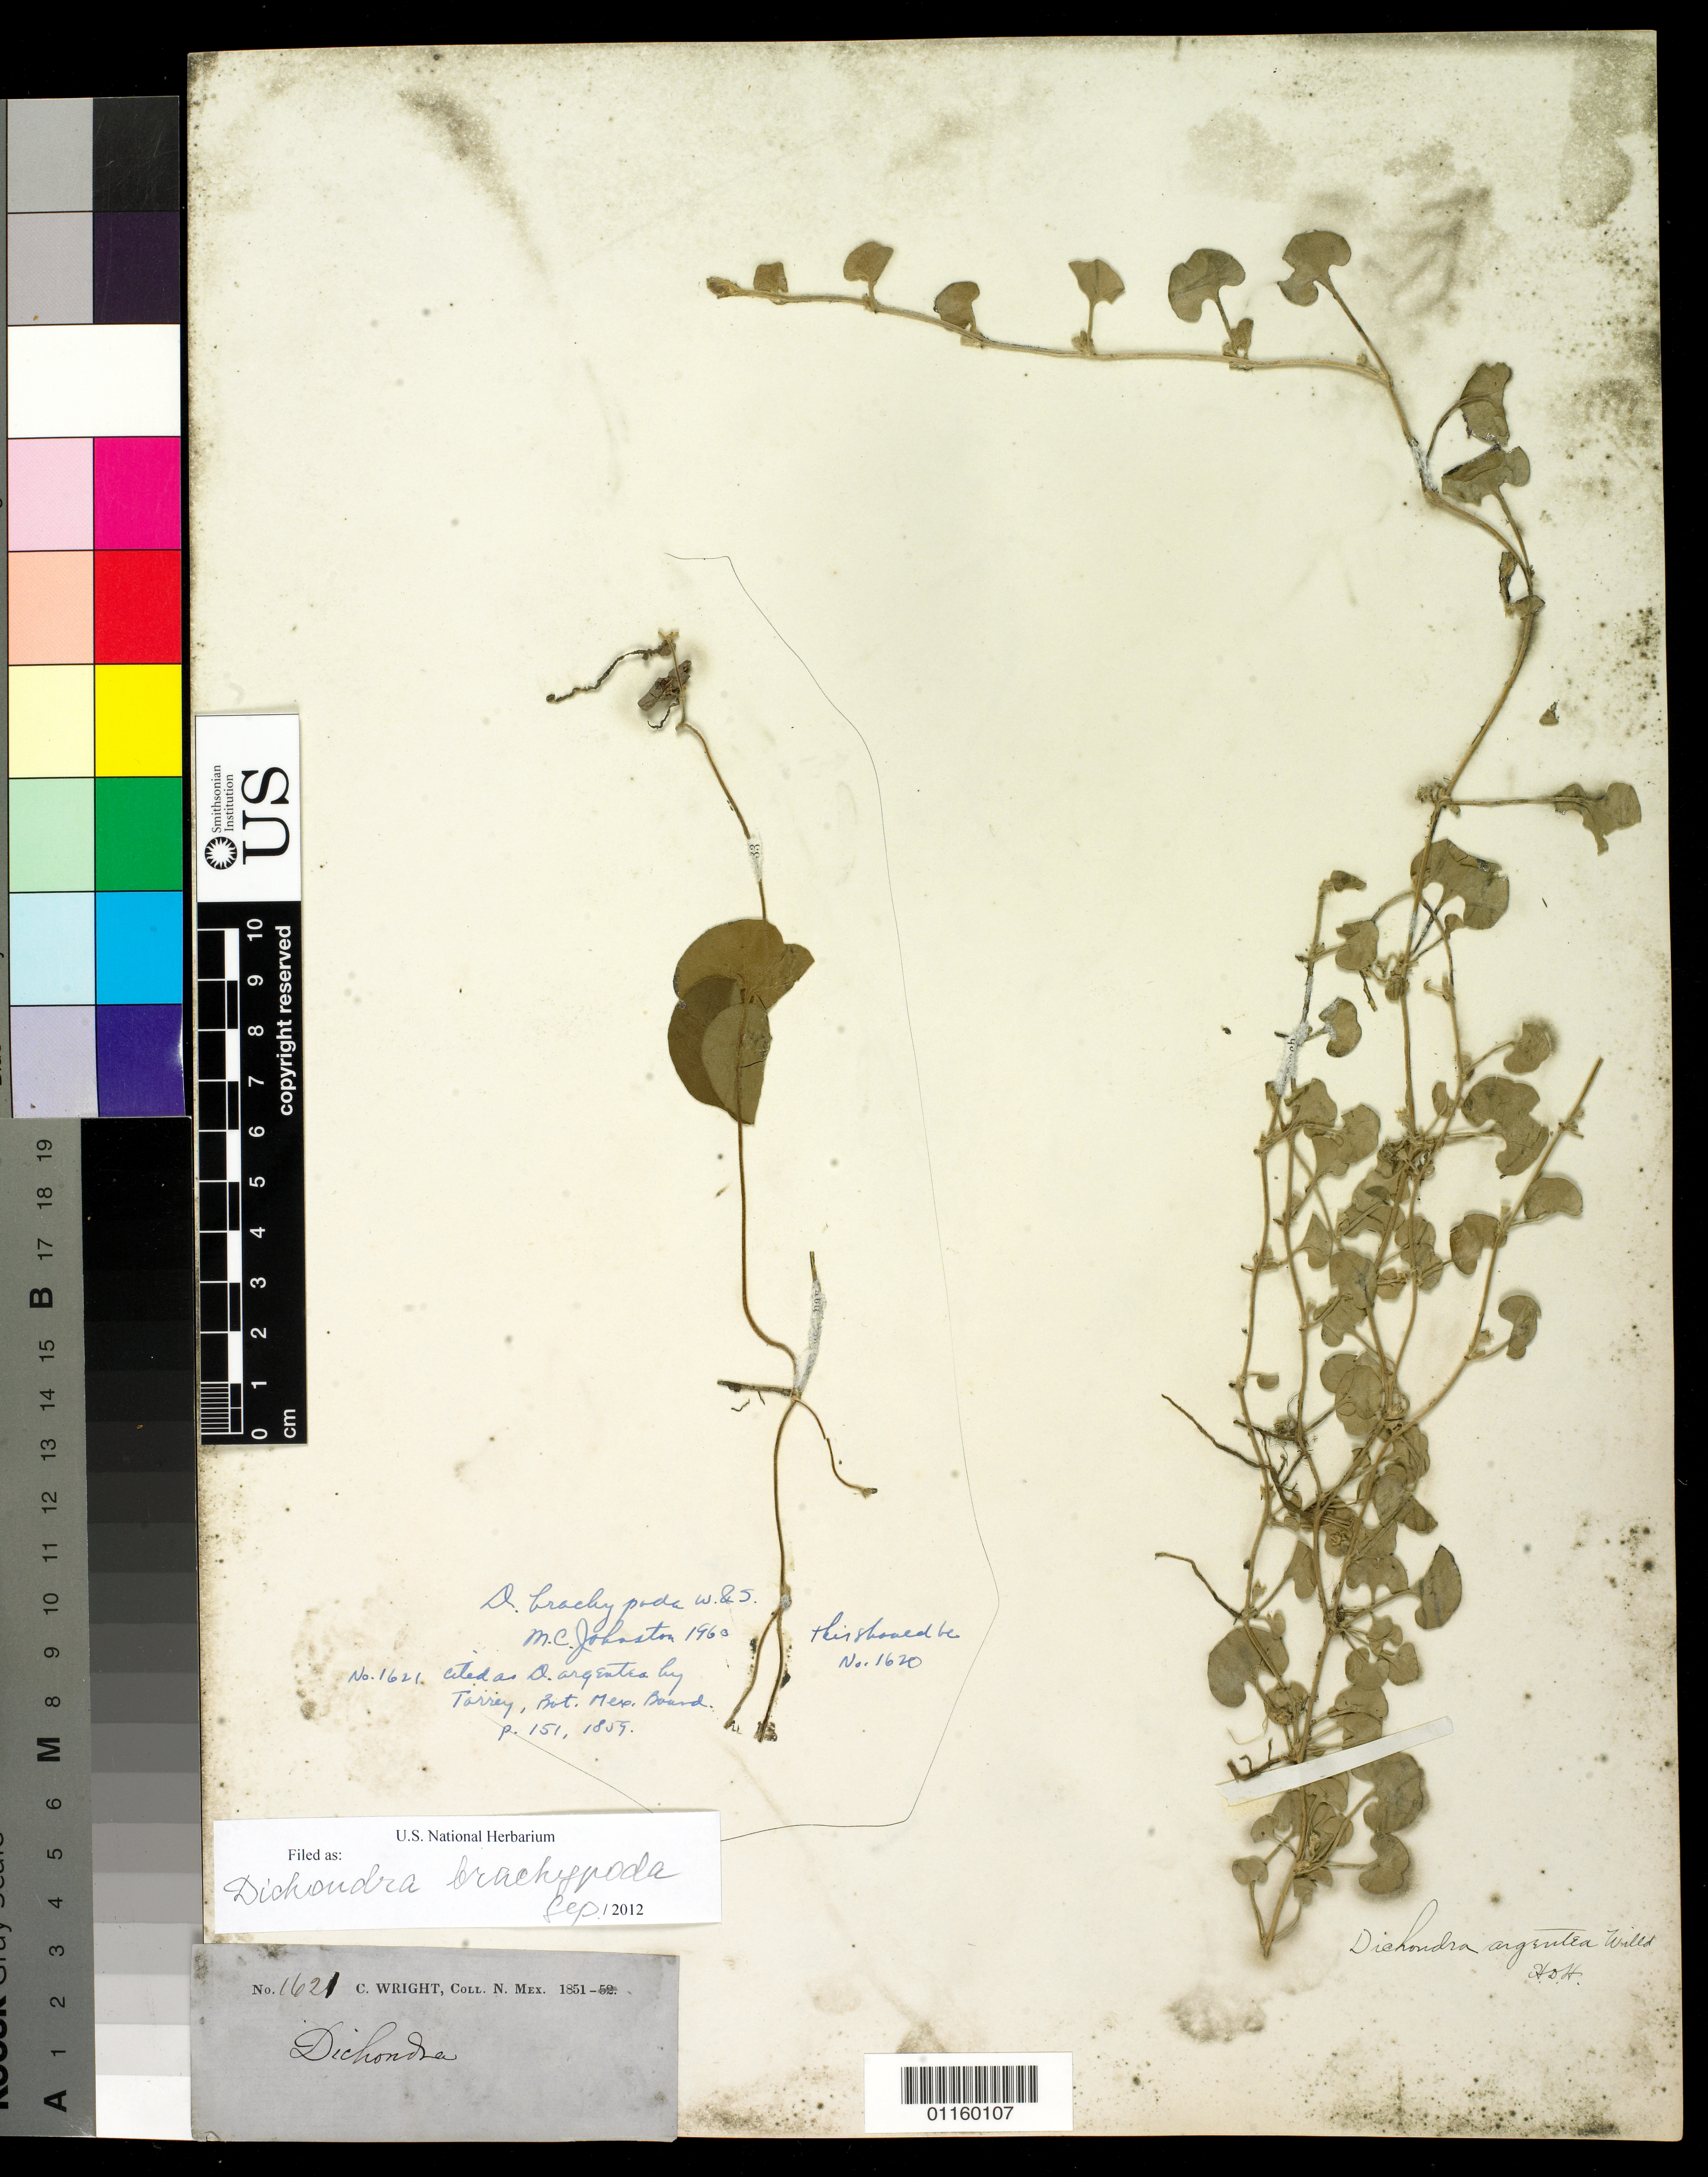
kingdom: Plantae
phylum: Tracheophyta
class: Magnoliopsida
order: Solanales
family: Convolvulaceae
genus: Dichondra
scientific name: Dichondra brachypoda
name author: Wooton & Standl.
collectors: C. Wright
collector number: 1621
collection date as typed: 1851 to -- --- 1852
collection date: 1851/1852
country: United States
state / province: New Mexico